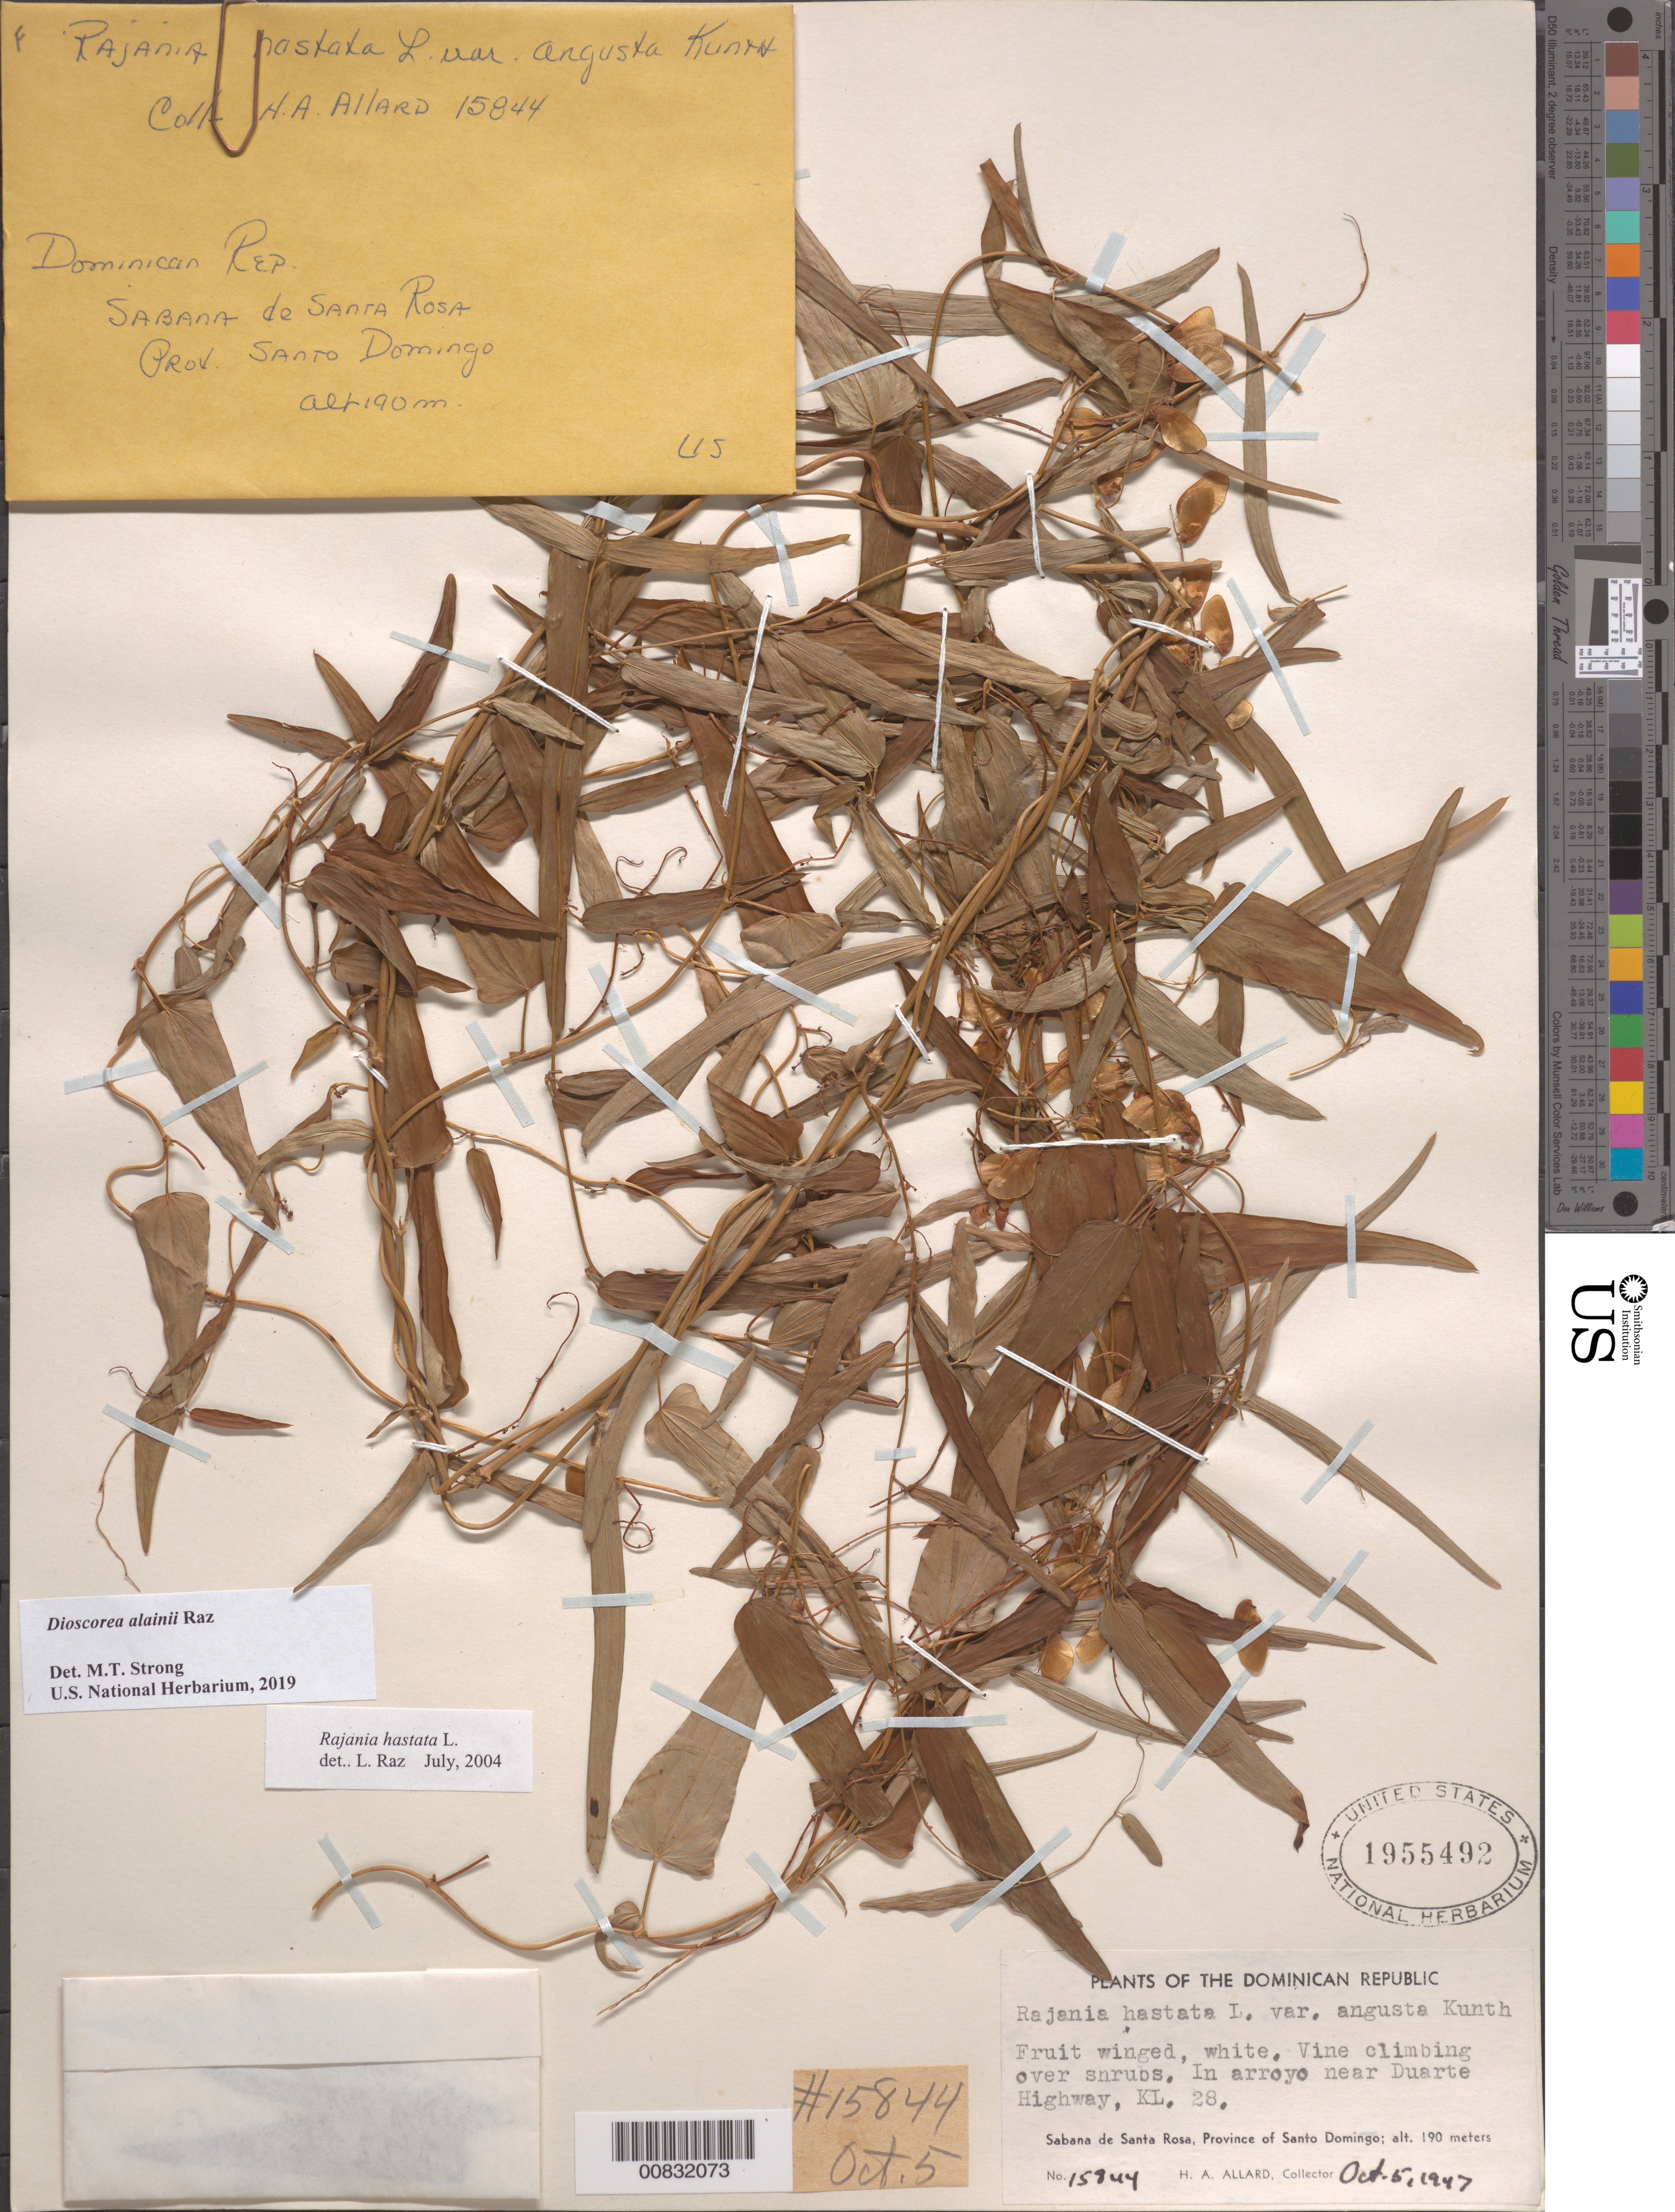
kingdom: Plantae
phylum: Tracheophyta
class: Liliopsida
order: Dioscoreales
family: Dioscoreaceae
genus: Dioscorea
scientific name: Dioscorea alainii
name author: Raz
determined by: Strong, M. T., (US), Smithsonian Institution - National Museum of Natural History (UNITED STATES)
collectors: H. A. Allard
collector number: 15844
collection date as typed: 05 Oct 1947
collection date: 1947-10-05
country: Dominican Republic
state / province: Distrito Nacional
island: Hispaniola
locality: Sabana de Santa Rosa, Province of Santo Domingo. In arroyo near Duarte Highway, Kl. 28.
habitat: Climbing over shrubs.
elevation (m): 190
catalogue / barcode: US 1955492